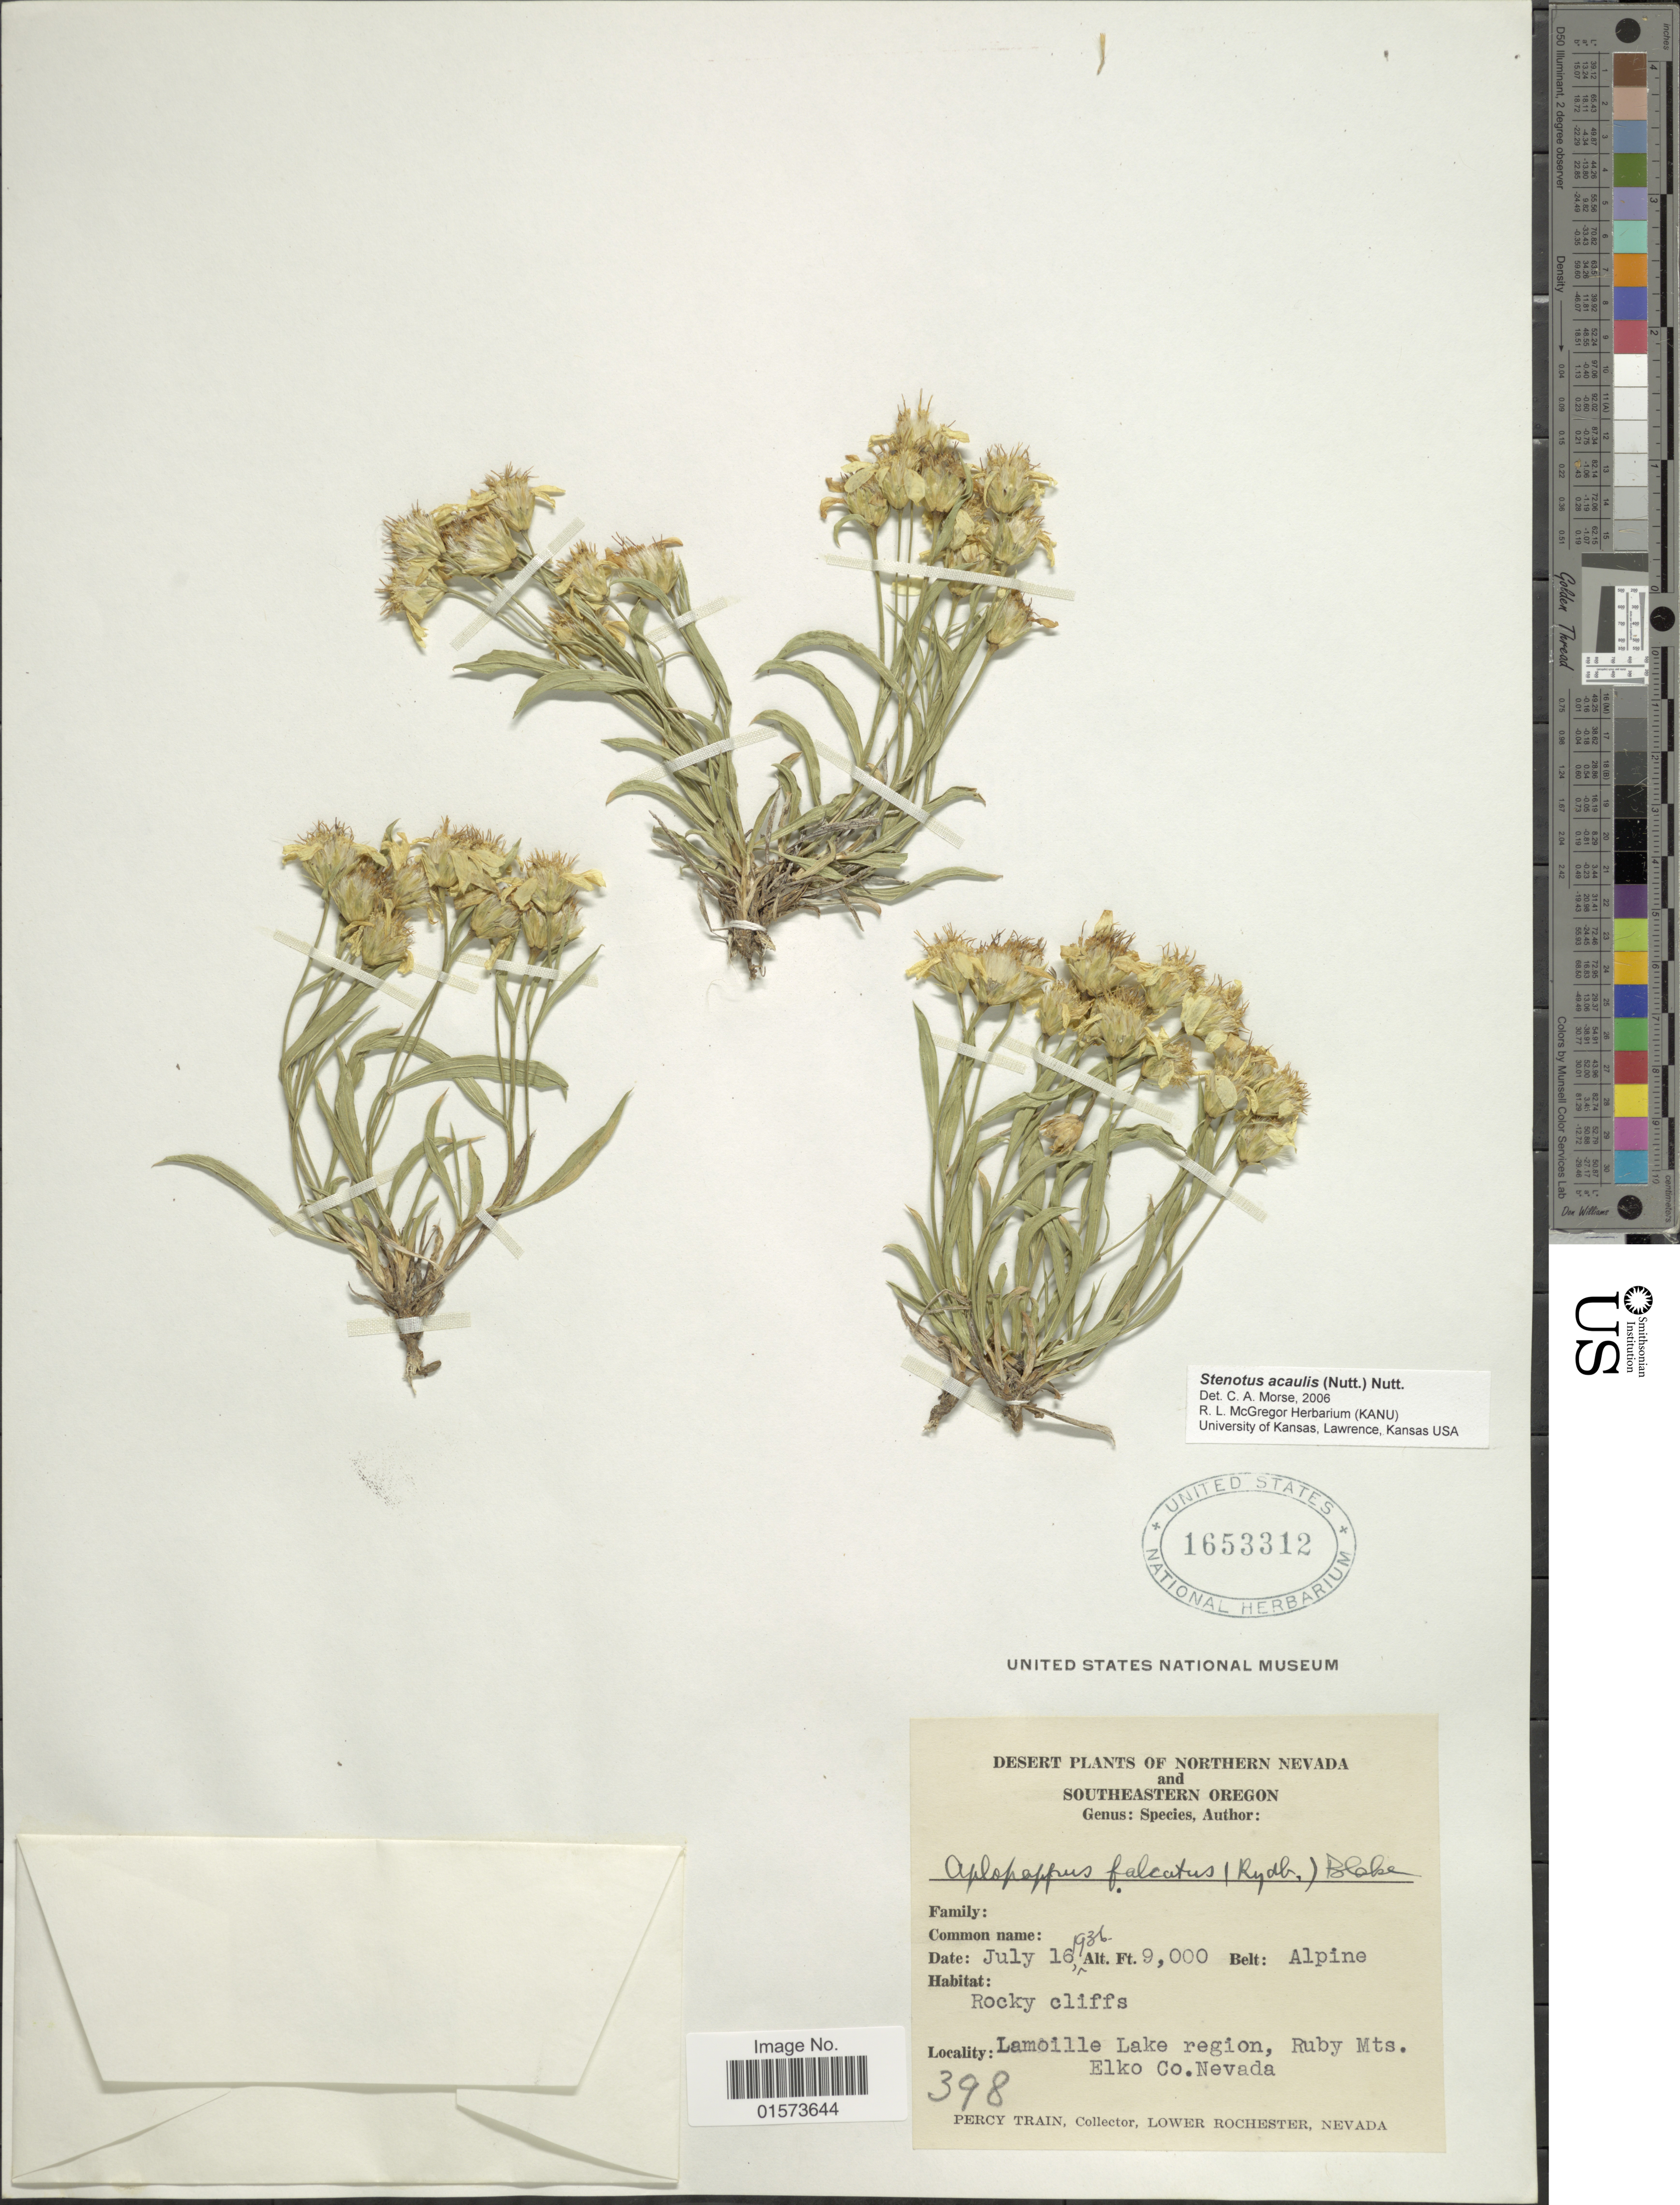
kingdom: Plantae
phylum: Tracheophyta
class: Magnoliopsida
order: Asterales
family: Asteraceae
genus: Stenotus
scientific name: Stenotus acaulis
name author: (Nutt.) Nutt.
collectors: P. Train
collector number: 398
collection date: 1936-07-16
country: United States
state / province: Nevada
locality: Desert Plants of Northern Nevada and Southeastern Oregon, Alpine, rocky cliffs, Lamoille Lake region, Ruby Mts. Elko Co. Elko Co.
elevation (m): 2743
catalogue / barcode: US 1653312